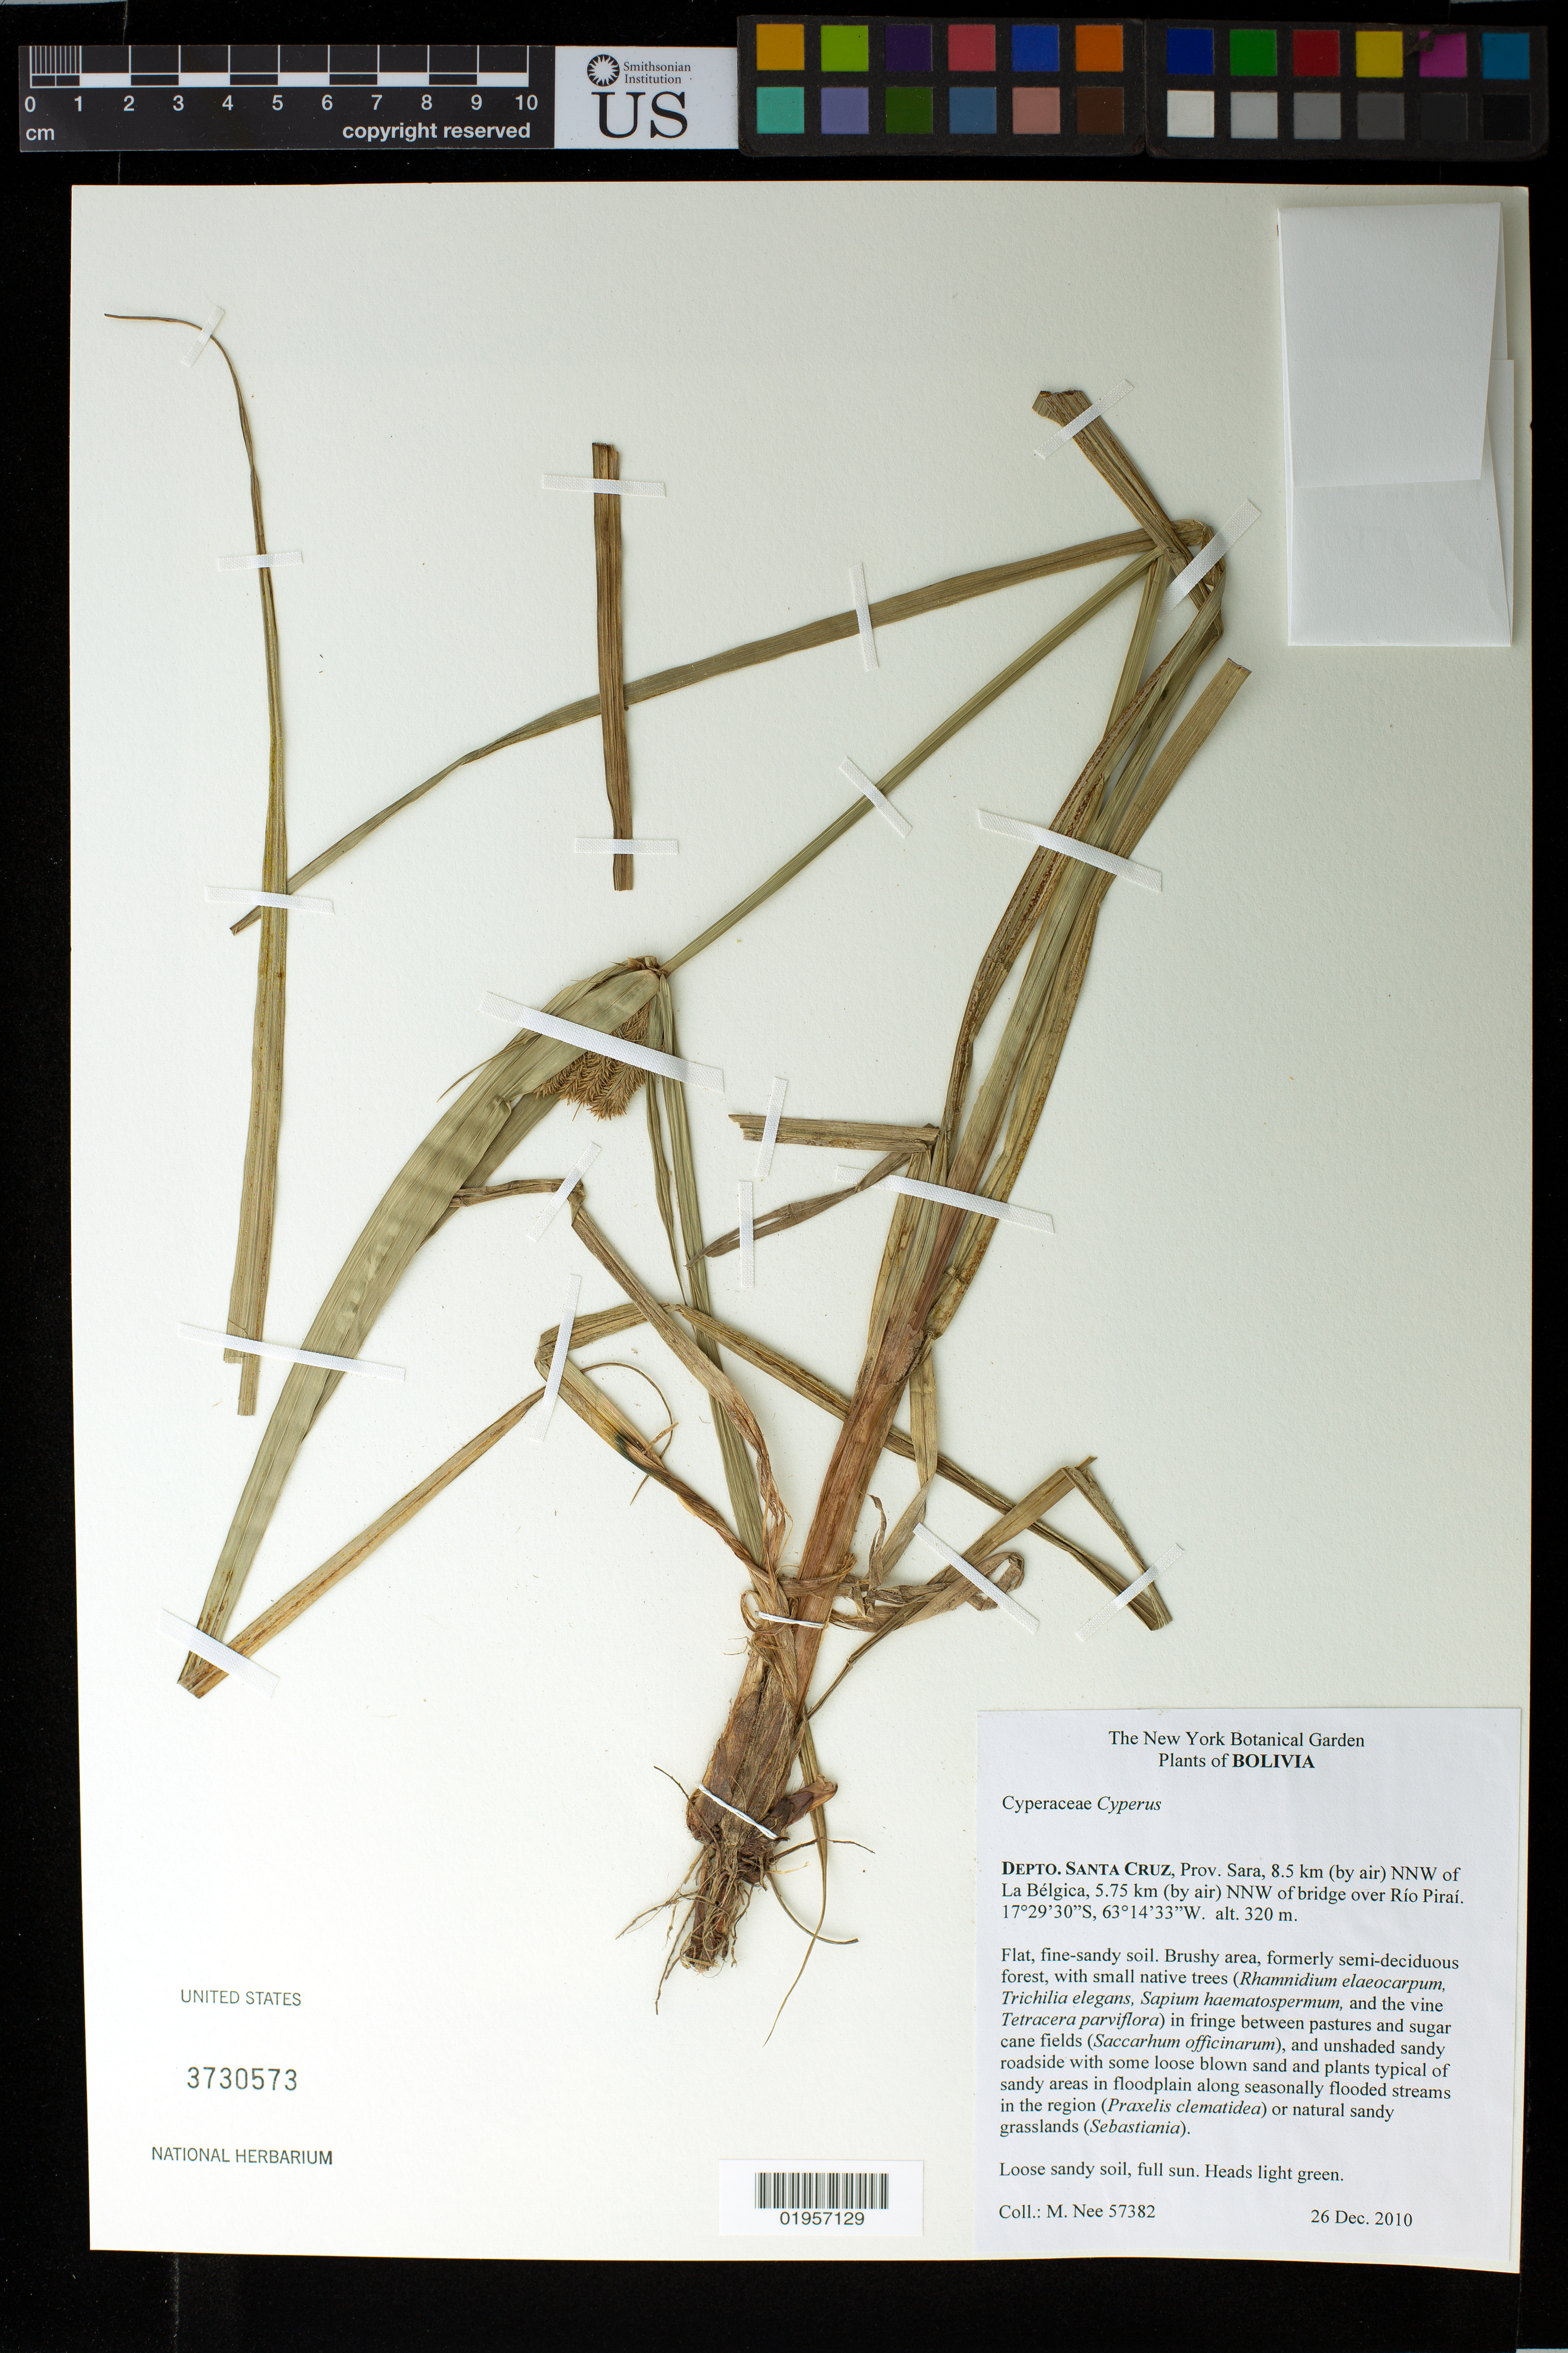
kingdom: Plantae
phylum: Tracheophyta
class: Liliopsida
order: Poales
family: Cyperaceae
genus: Cyperus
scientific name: Cyperus sp.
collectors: M. Nee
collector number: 57382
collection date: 2010-12-26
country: Bolivia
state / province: Santa Cruz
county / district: Sara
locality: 8.5 km NNW of La Belgica, 5.75 km NNW of bridge over Rio Pirai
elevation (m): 320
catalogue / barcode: US 3730573